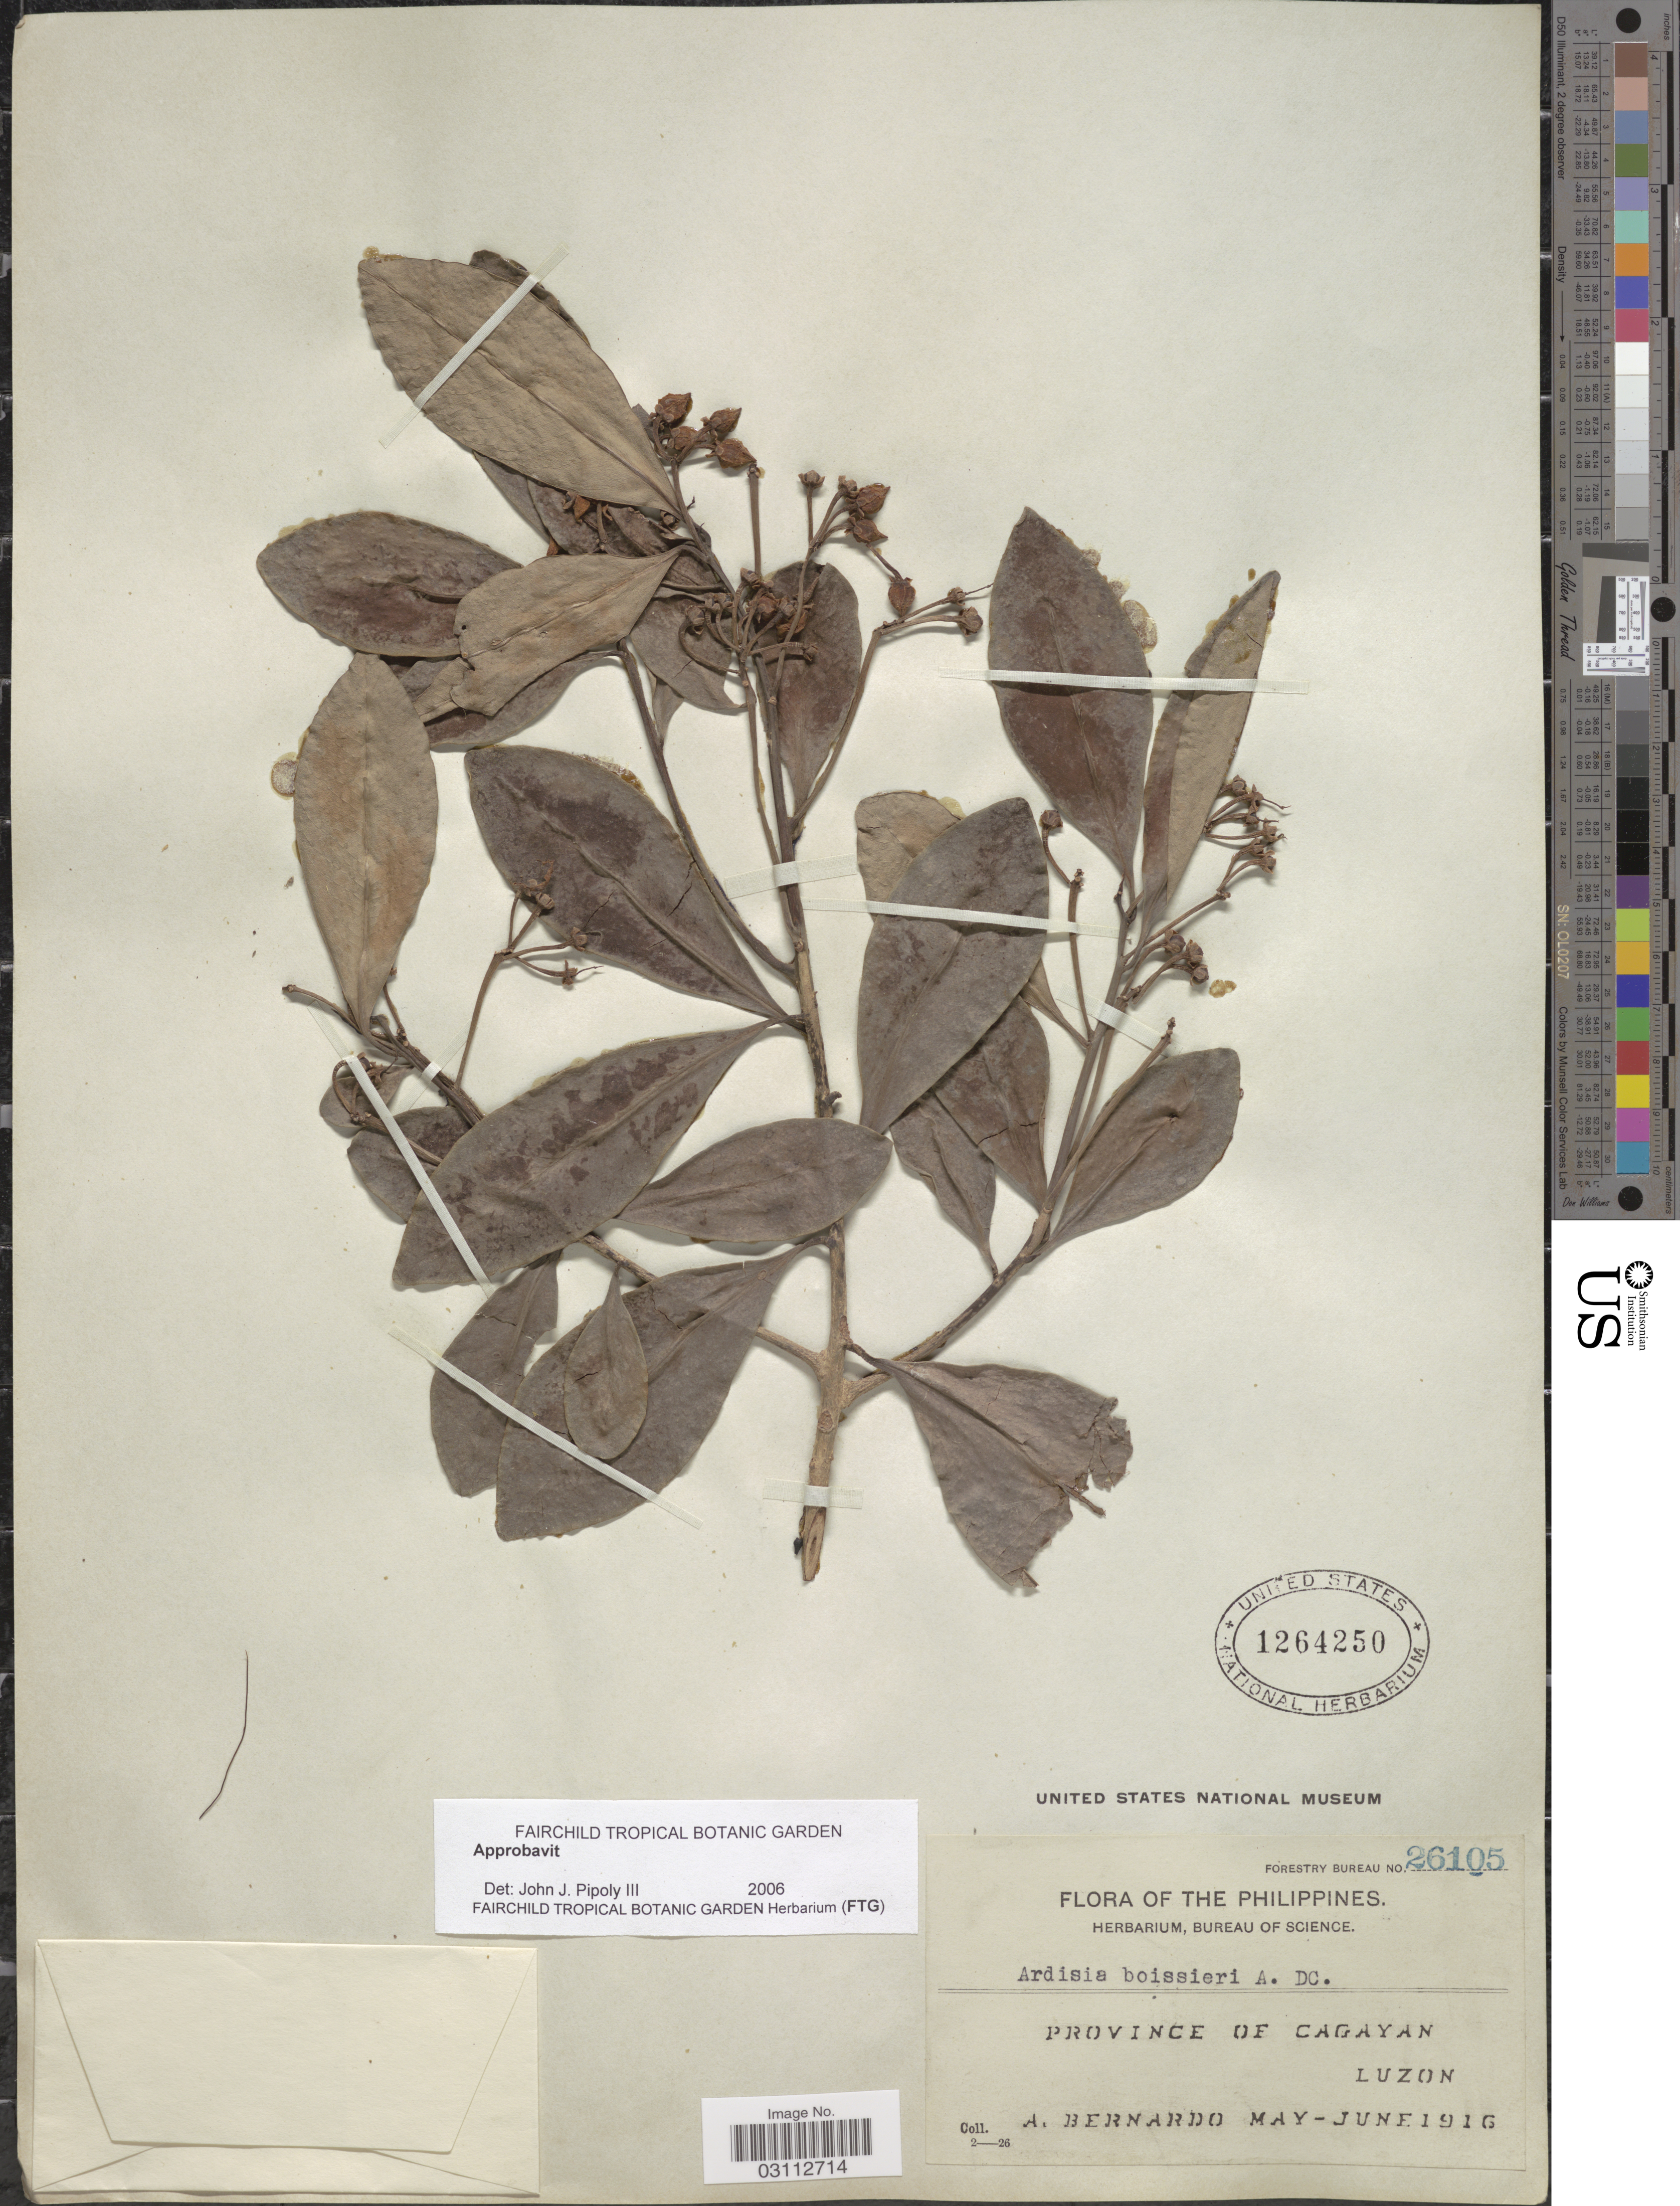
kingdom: Plantae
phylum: Tracheophyta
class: Magnoliopsida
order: Ericales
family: Primulaceae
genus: Ardisia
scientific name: Ardisia boissieri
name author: A. DC.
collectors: A. Bernardo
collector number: Forestry Bureau 26105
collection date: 1916-05/1916-06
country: Philippines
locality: Province of Cagayan, Luzon.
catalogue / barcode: US 1264250